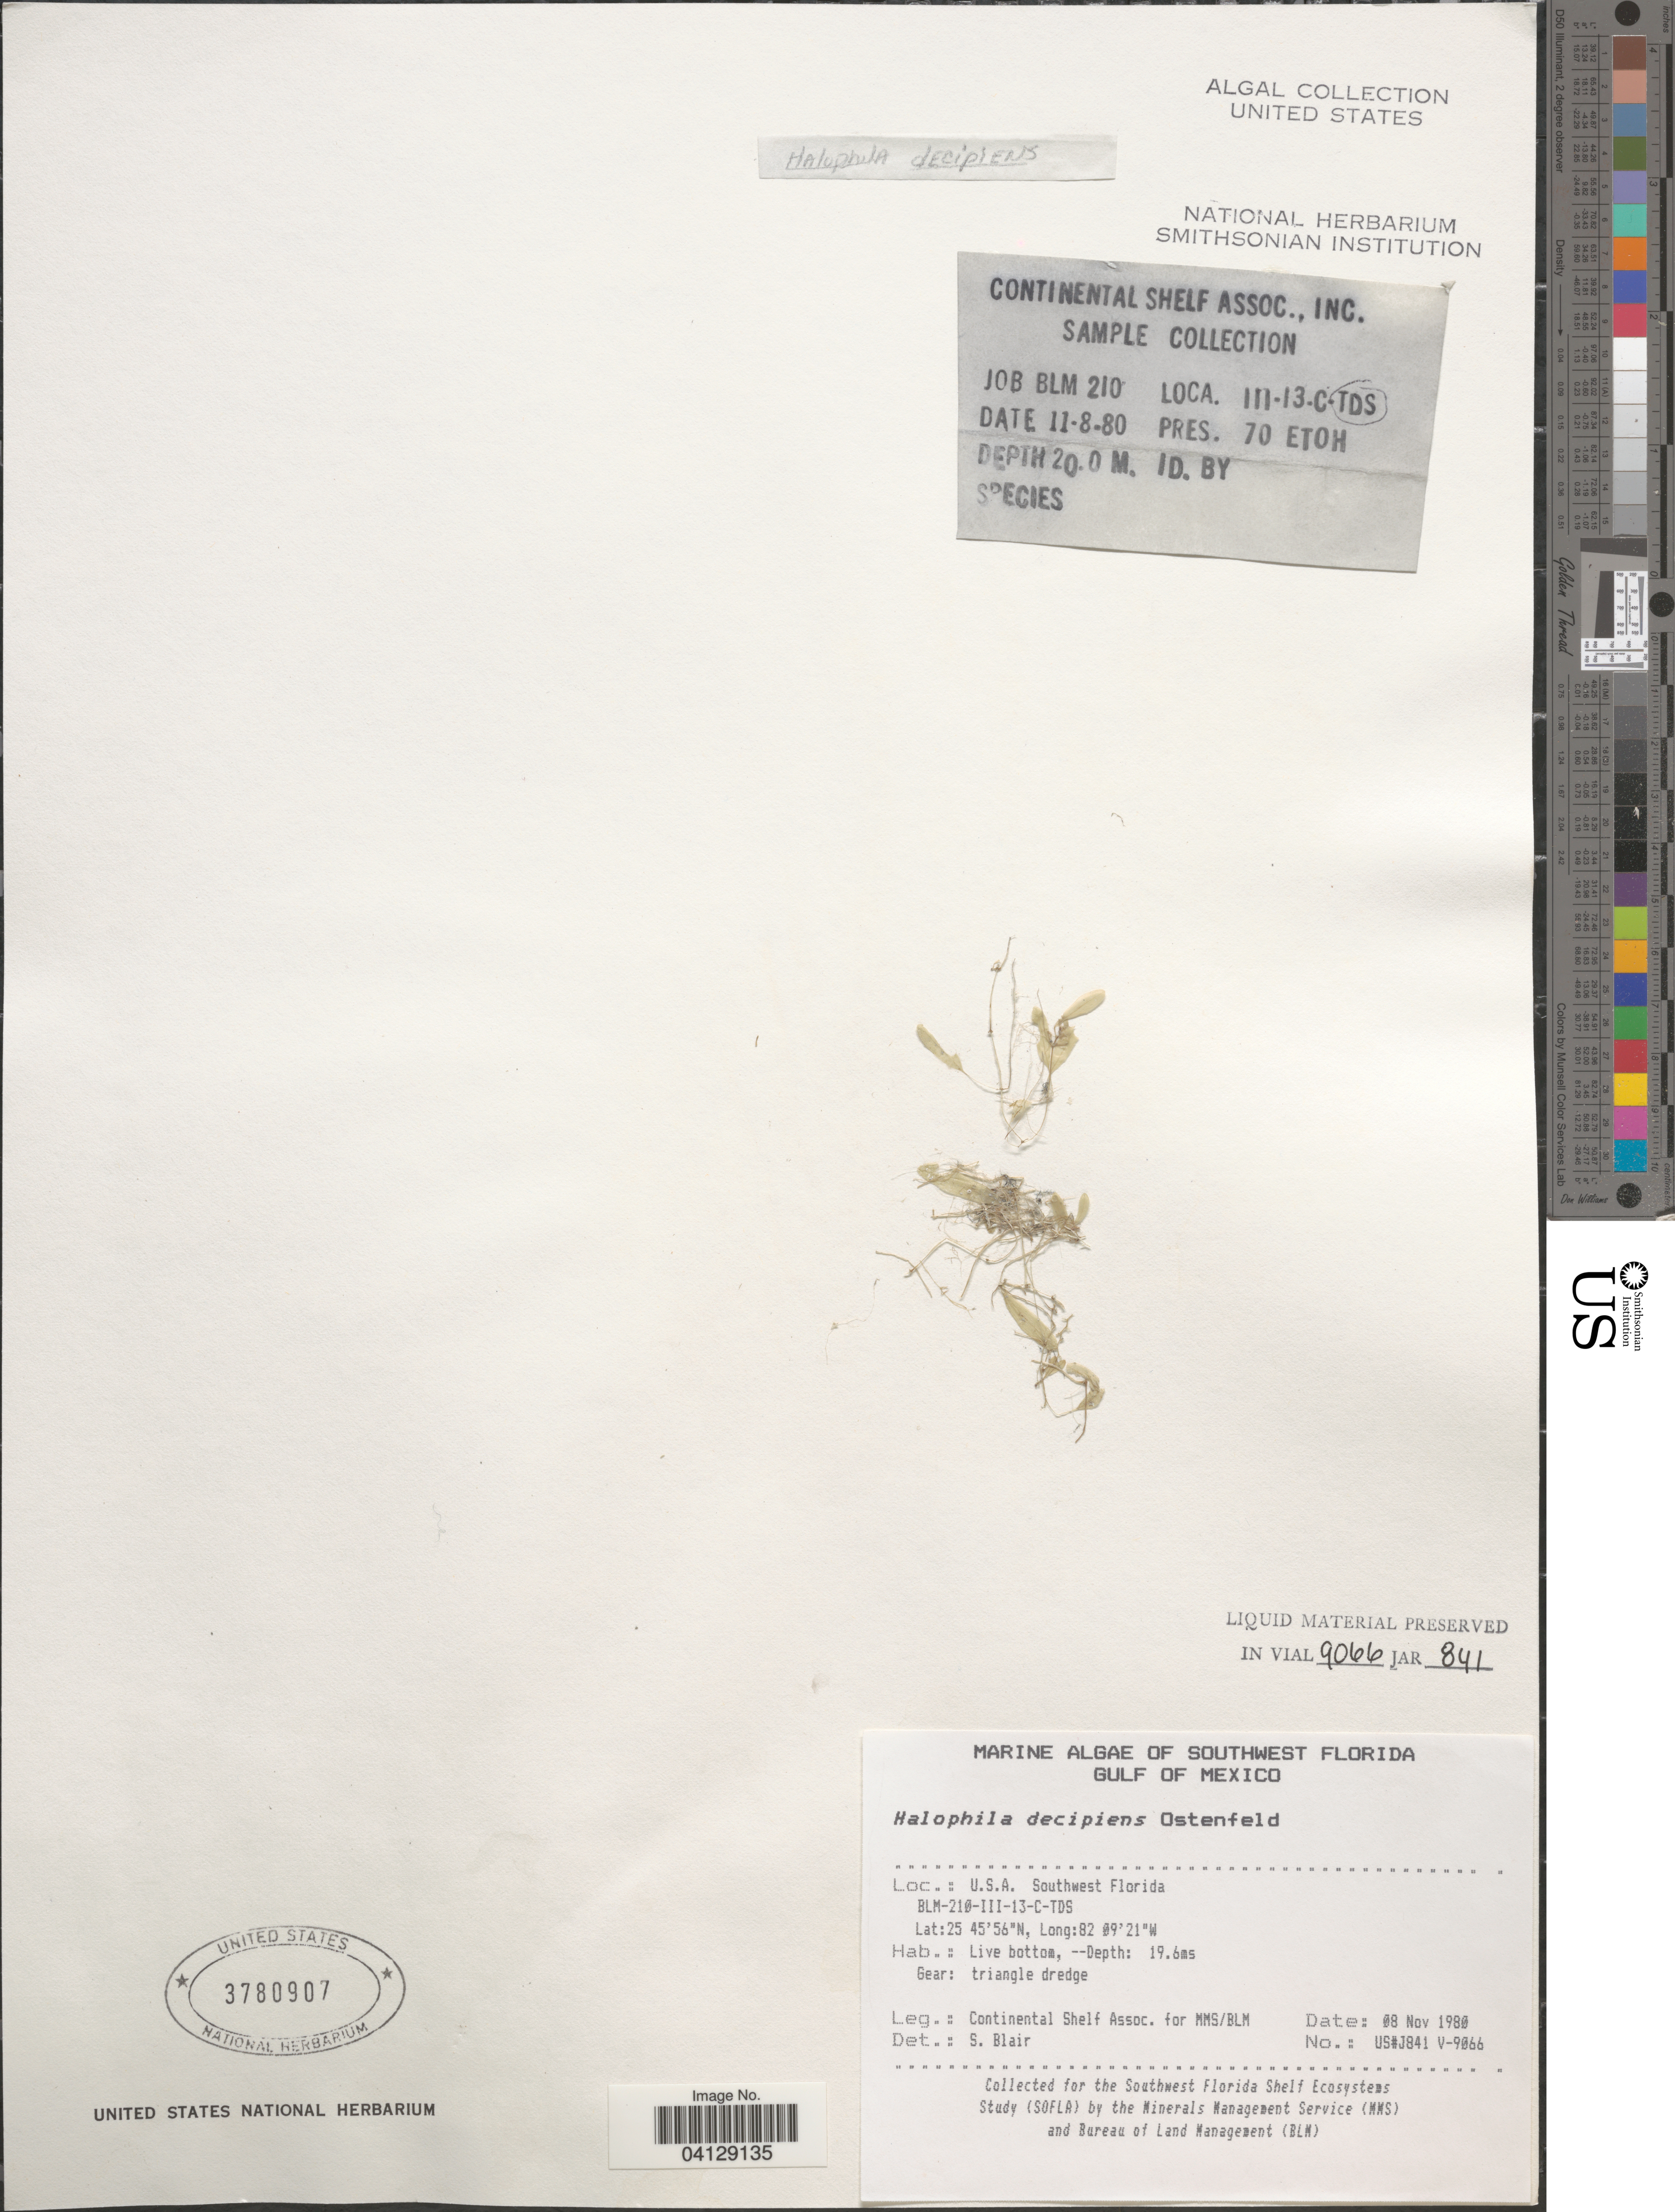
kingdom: Plantae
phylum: Tracheophyta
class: Liliopsida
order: Alismatales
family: Hydrocharitaceae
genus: Halophila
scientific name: Halophila decipiens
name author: Ostenf.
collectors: Continental Shelf Associates for the MMS/BLM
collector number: US#J841 V-9066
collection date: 1980-11-08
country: United States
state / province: Florida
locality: Southwest Florida. Gulf of Mexico. BLM-210-III-13-C-TDS.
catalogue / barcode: US 3780907